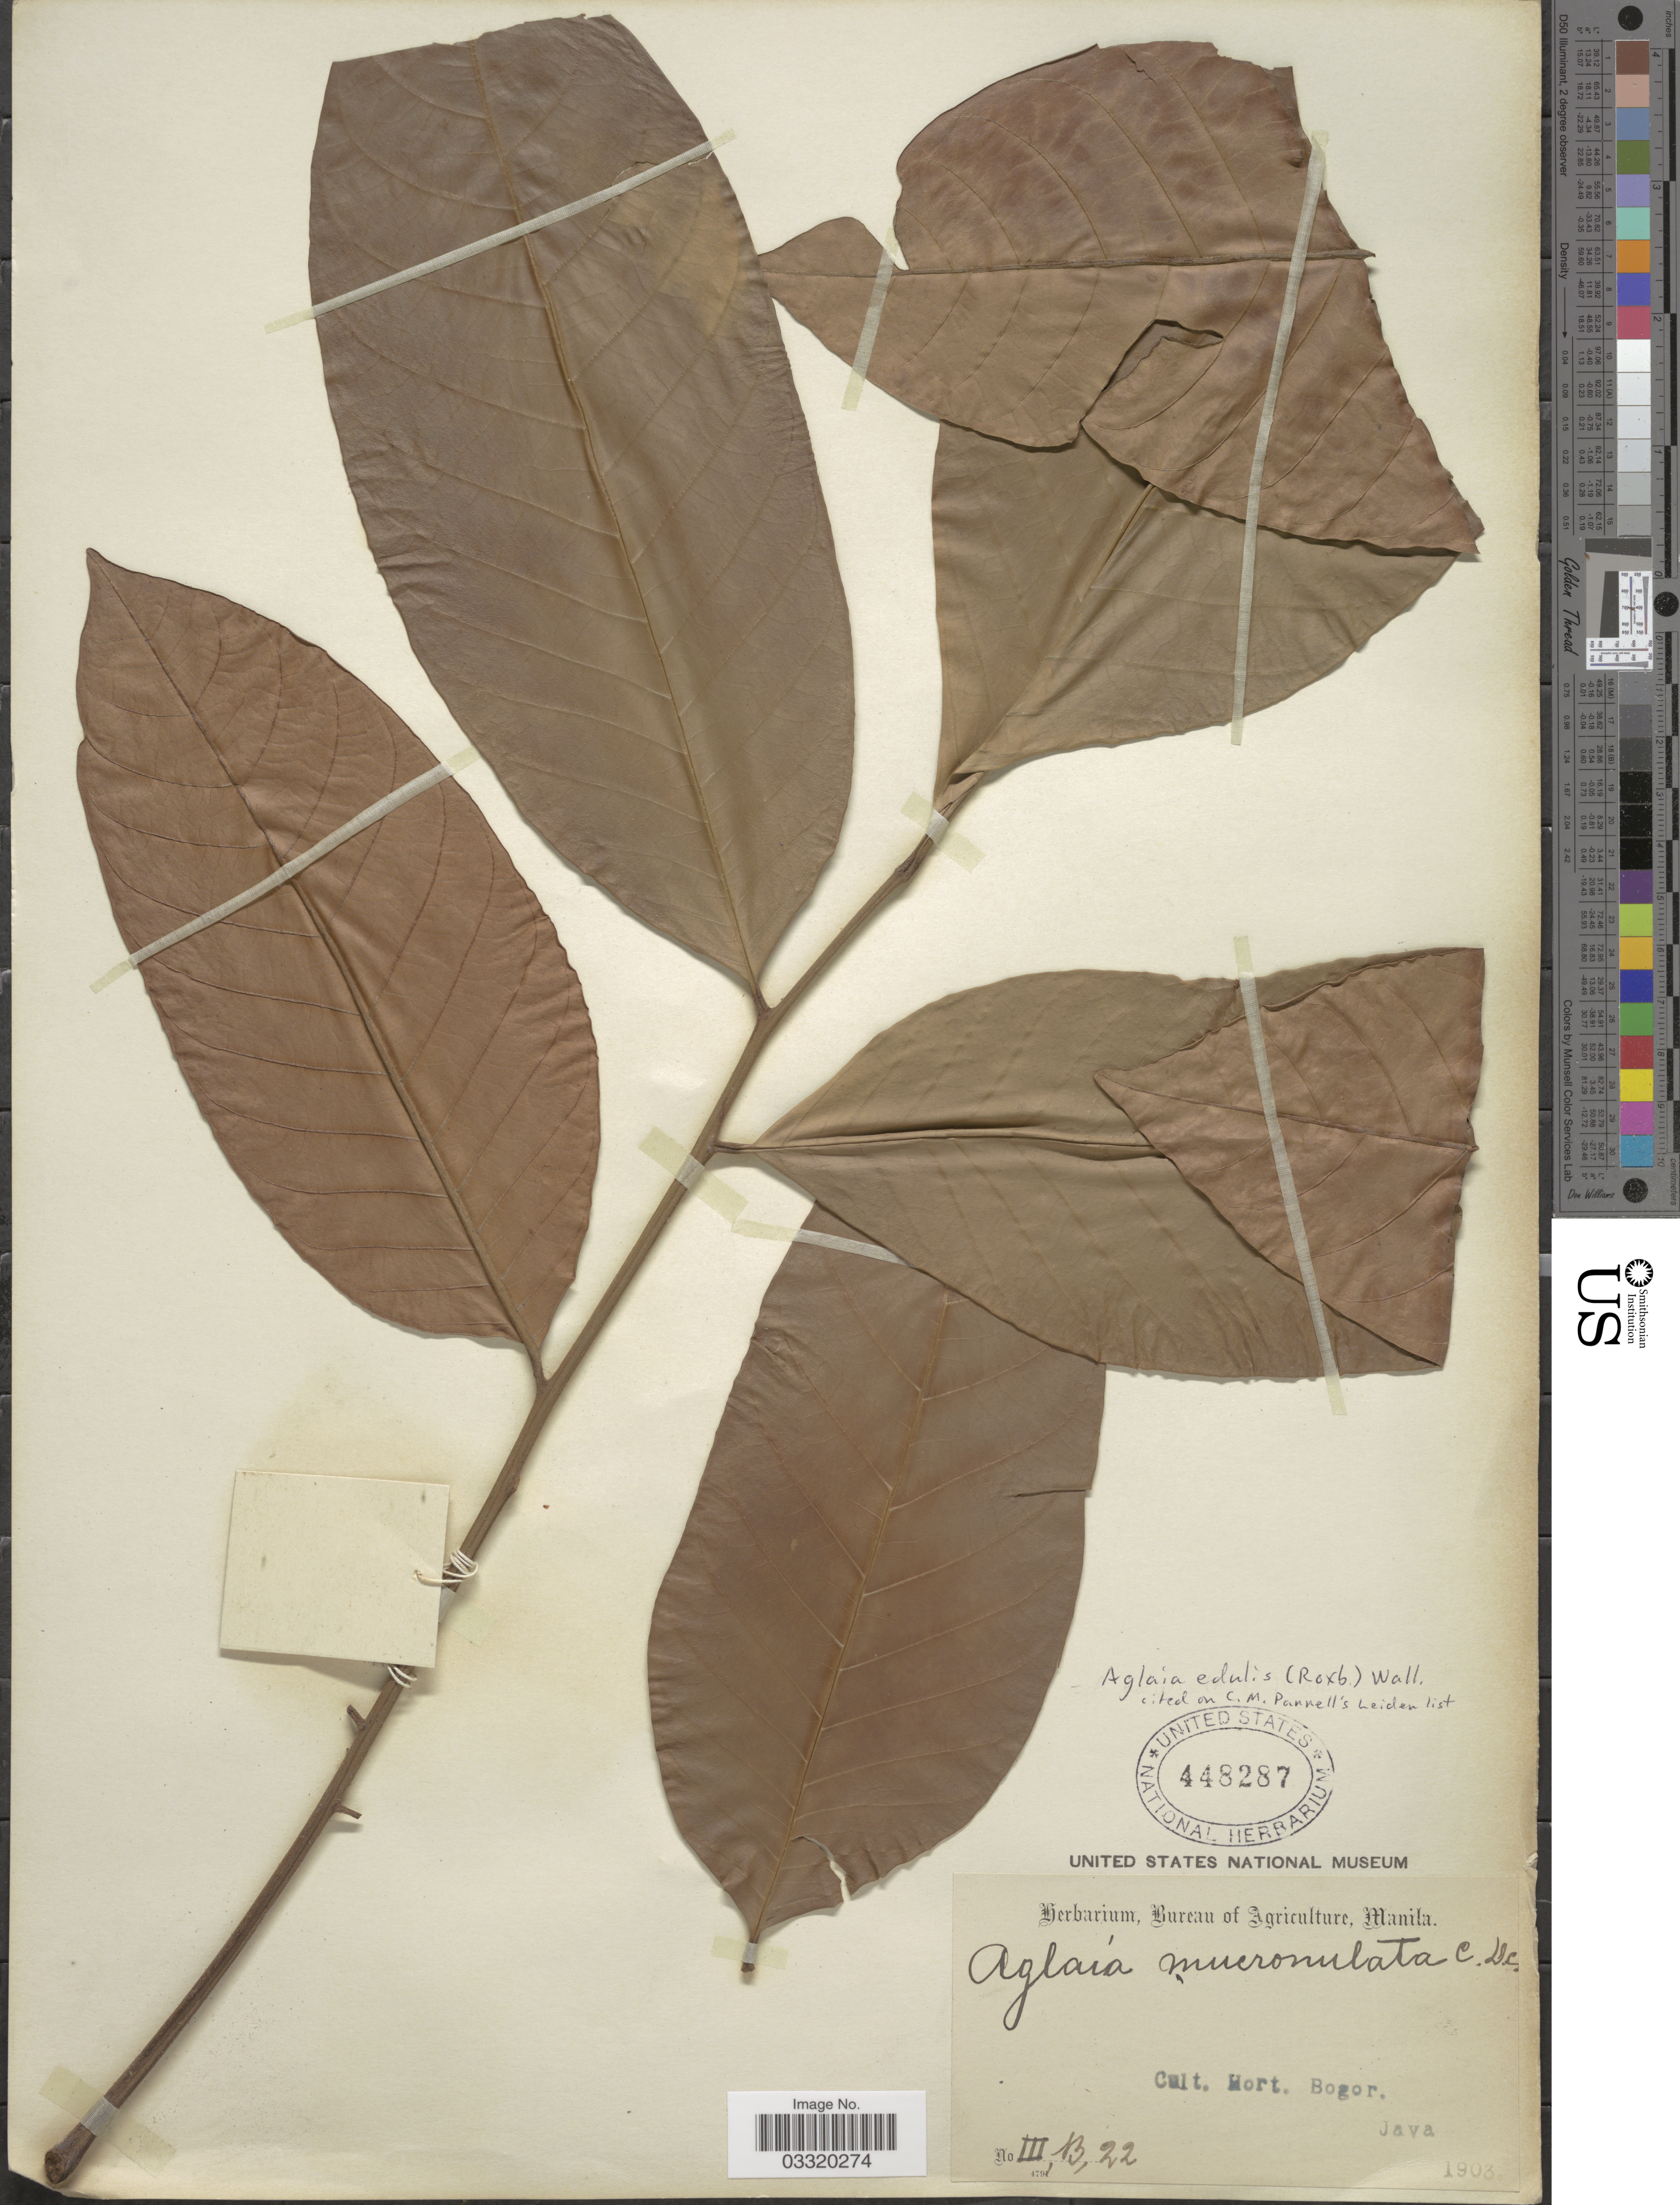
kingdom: Plantae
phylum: Tracheophyta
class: Magnoliopsida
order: Sapindales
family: Meliaceae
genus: Aglaia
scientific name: Aglaia edulis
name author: (Roxb.) Wall.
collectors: Ex herb. Bureau of Agriculture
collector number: III, B, 22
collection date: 1903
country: Indonesia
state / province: Java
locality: Hort. Bogor.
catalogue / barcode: US 448287